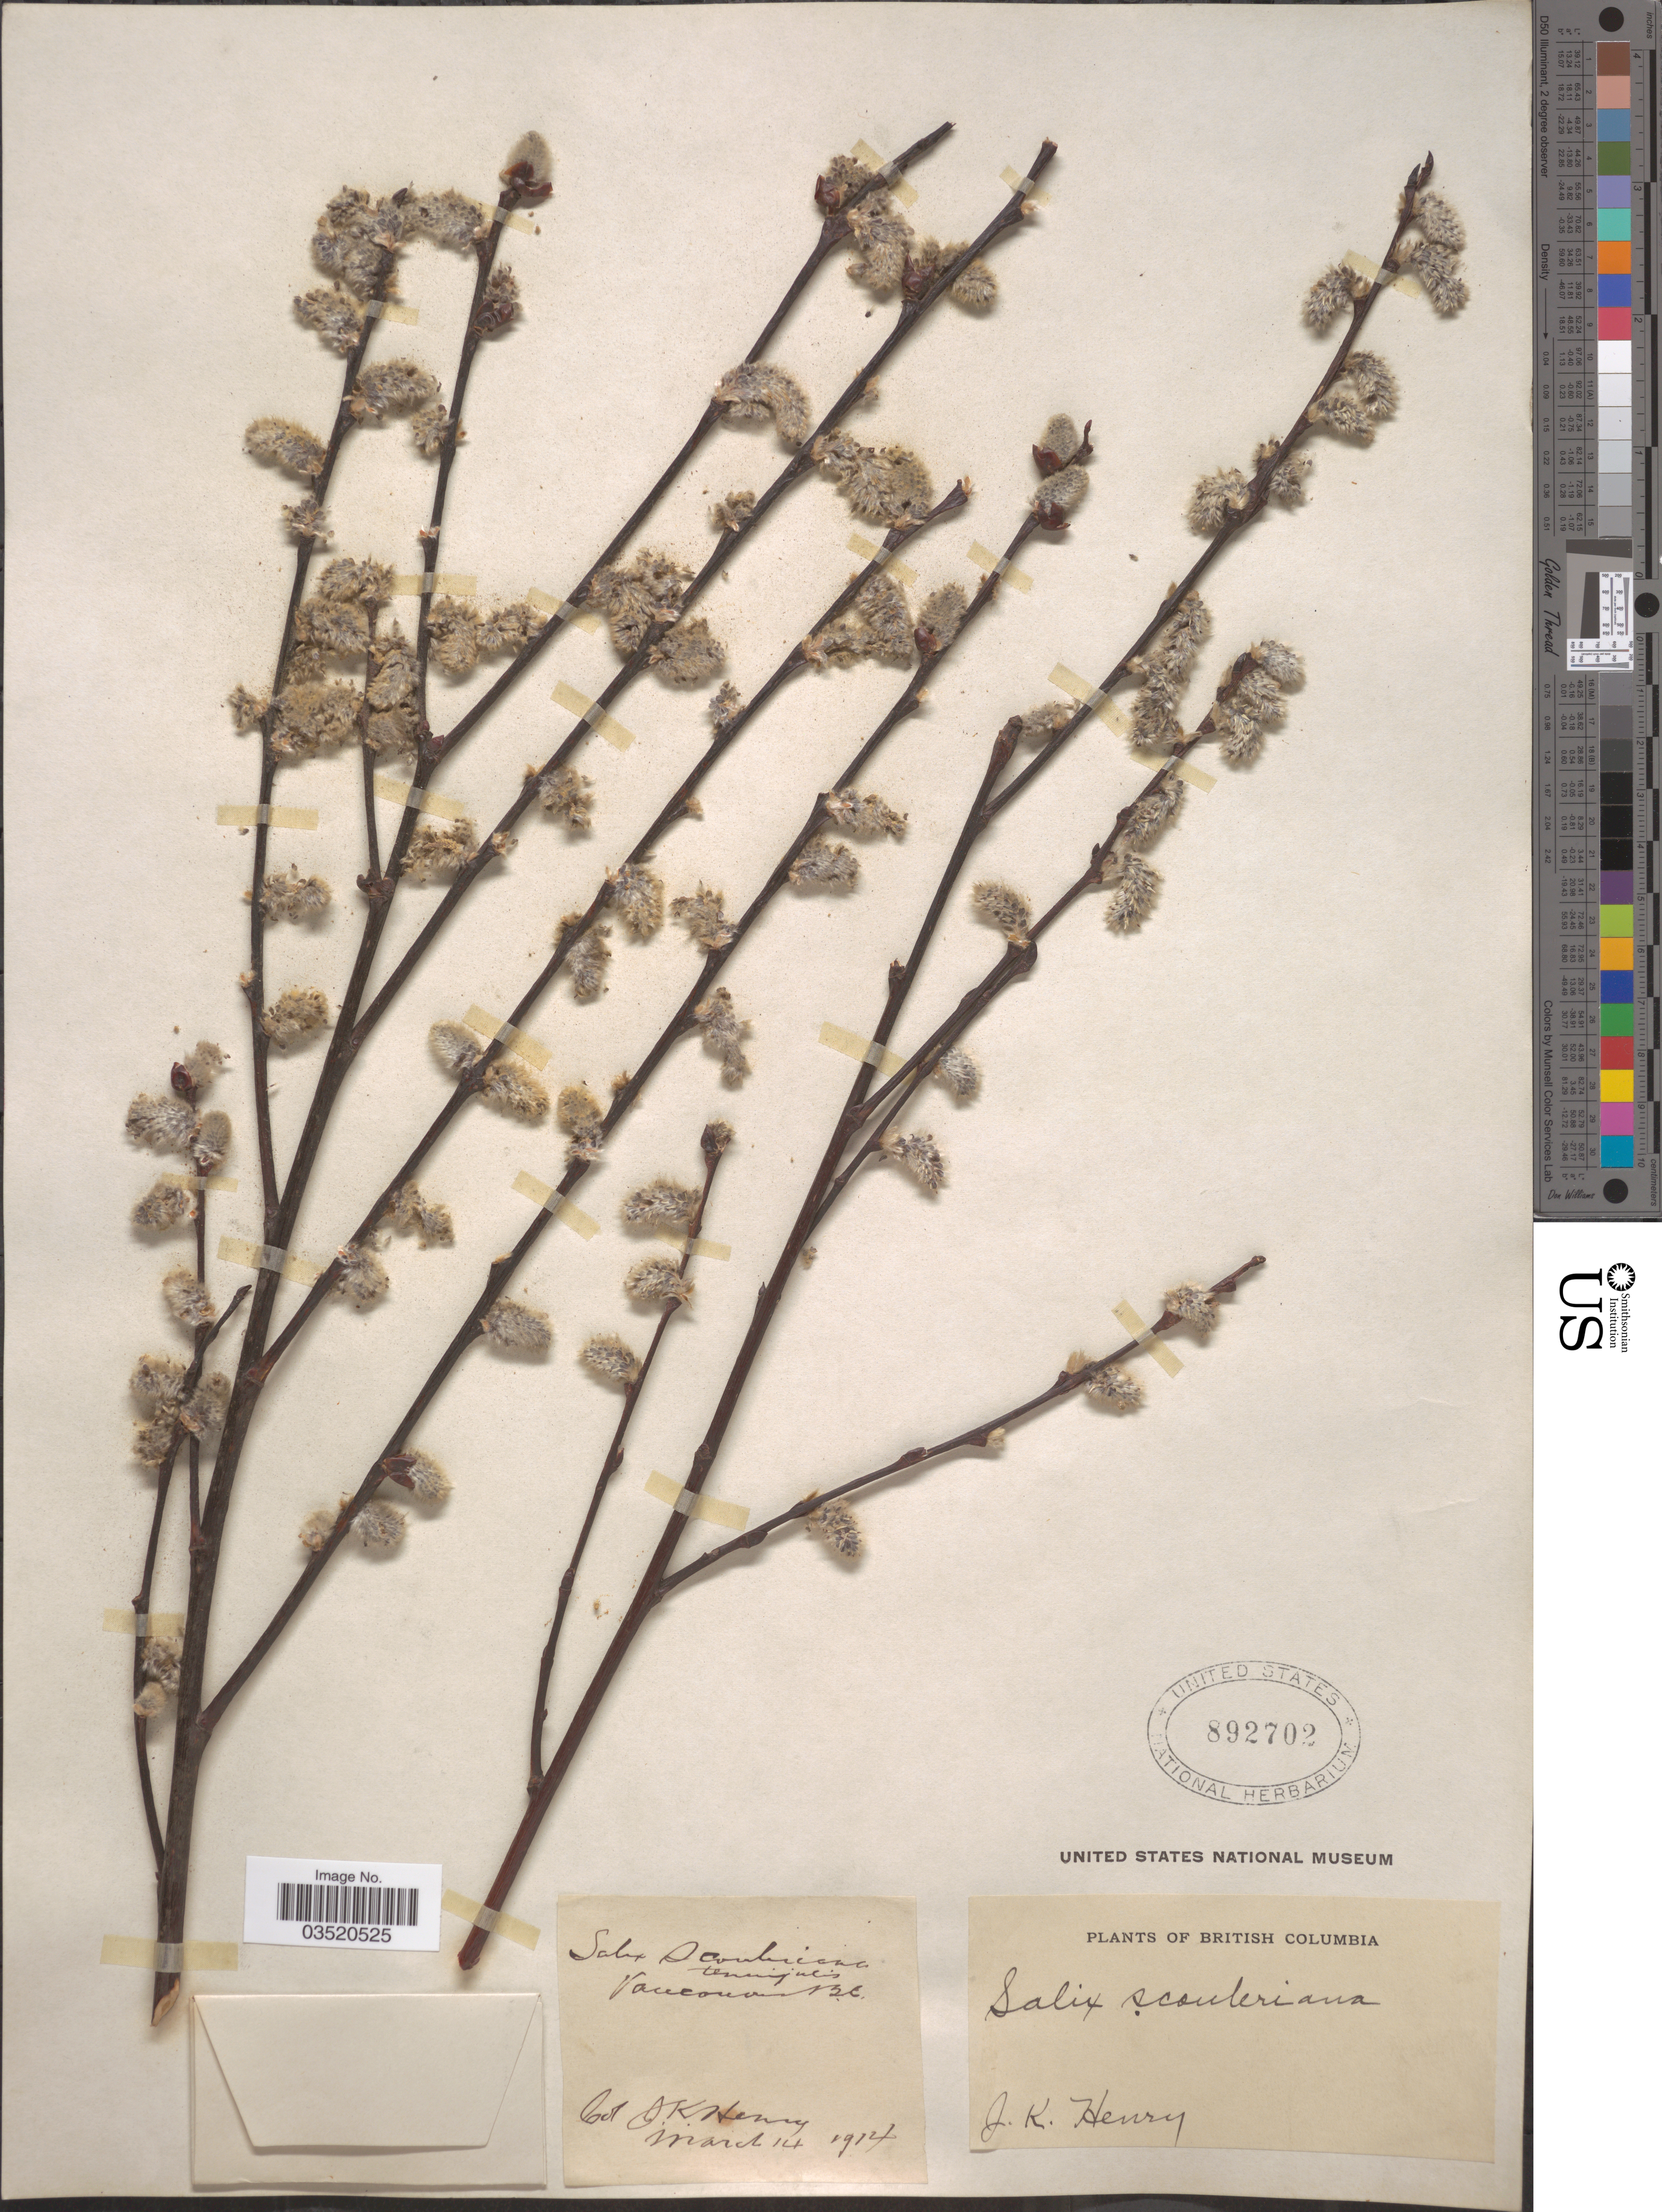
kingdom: Plantae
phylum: Tracheophyta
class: Magnoliopsida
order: Malpighiales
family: Salicaceae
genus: Salix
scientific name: Salix scouleriana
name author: Barratt ex Hook.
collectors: J. K. Henry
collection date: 1914-03-14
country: Canada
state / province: British Columbia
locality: Vancouver.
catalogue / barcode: US 892702